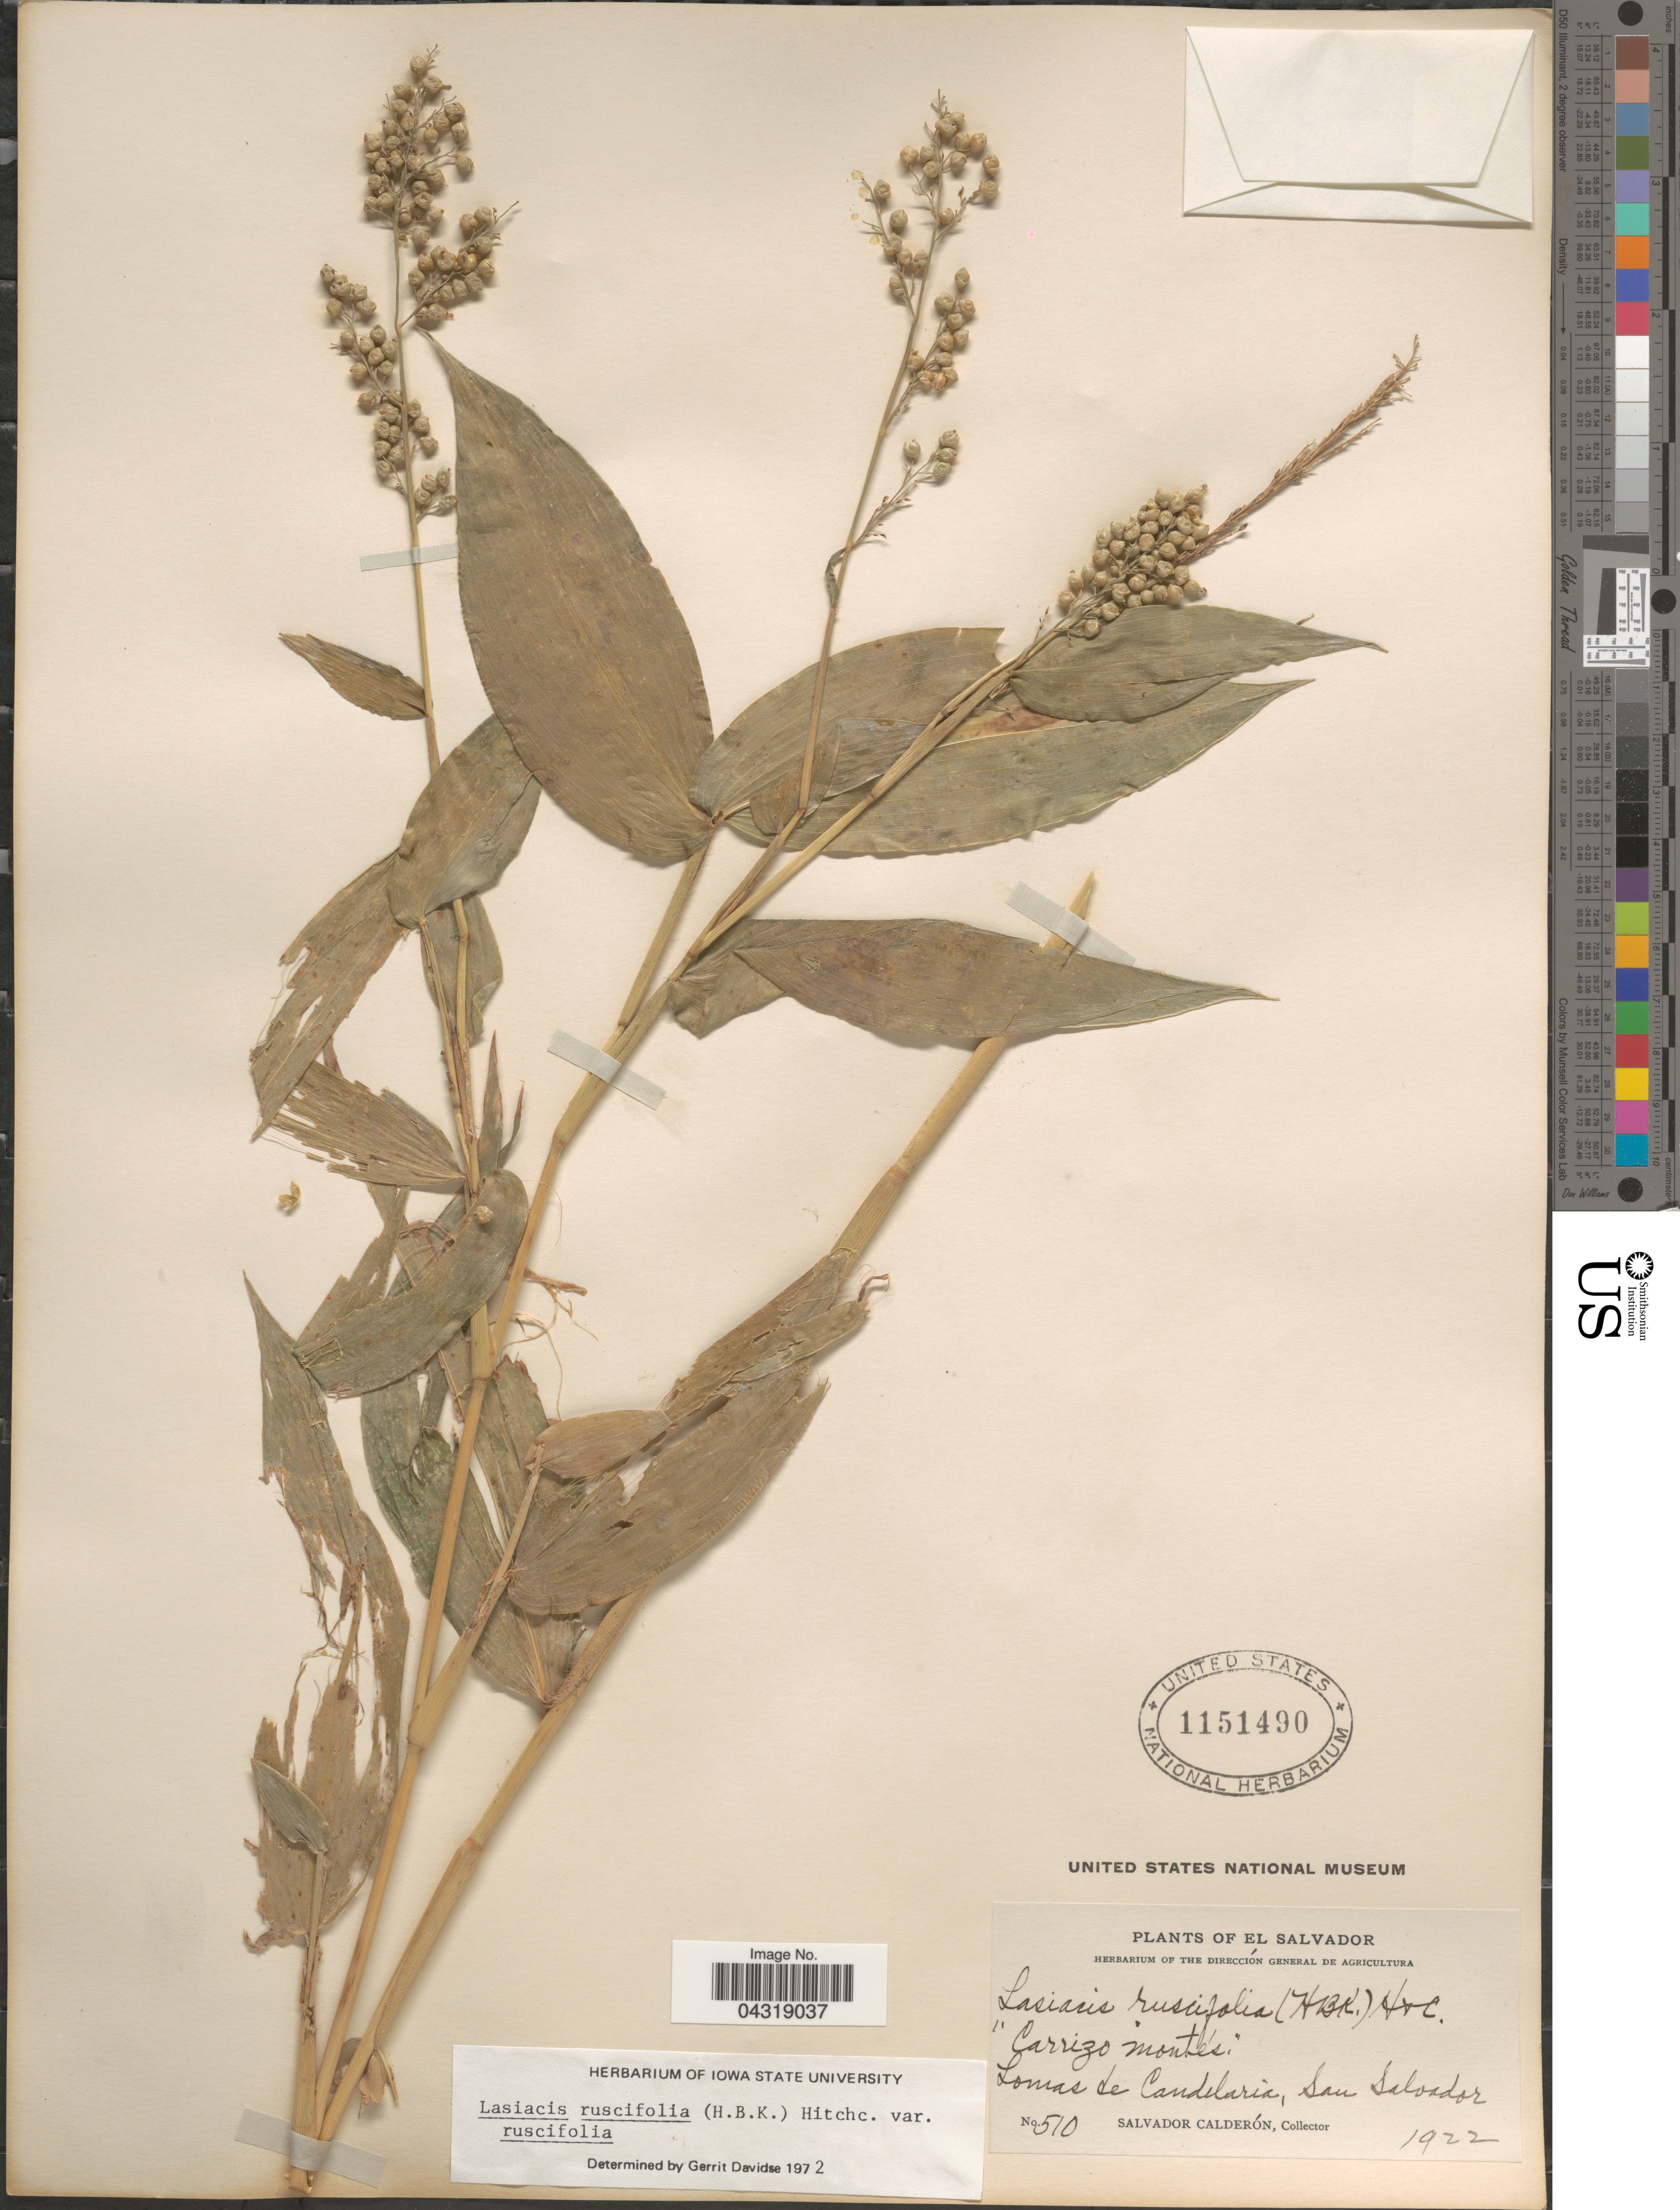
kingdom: Plantae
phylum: Tracheophyta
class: Liliopsida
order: Poales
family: Poaceae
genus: Lasiacis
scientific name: Lasiacis ruscifolia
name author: (Kunth) Hitchc.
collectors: S. Calderón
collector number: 510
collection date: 1922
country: El Salvador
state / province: San Salvador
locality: Lomas de Candelaria.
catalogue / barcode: US 1151490